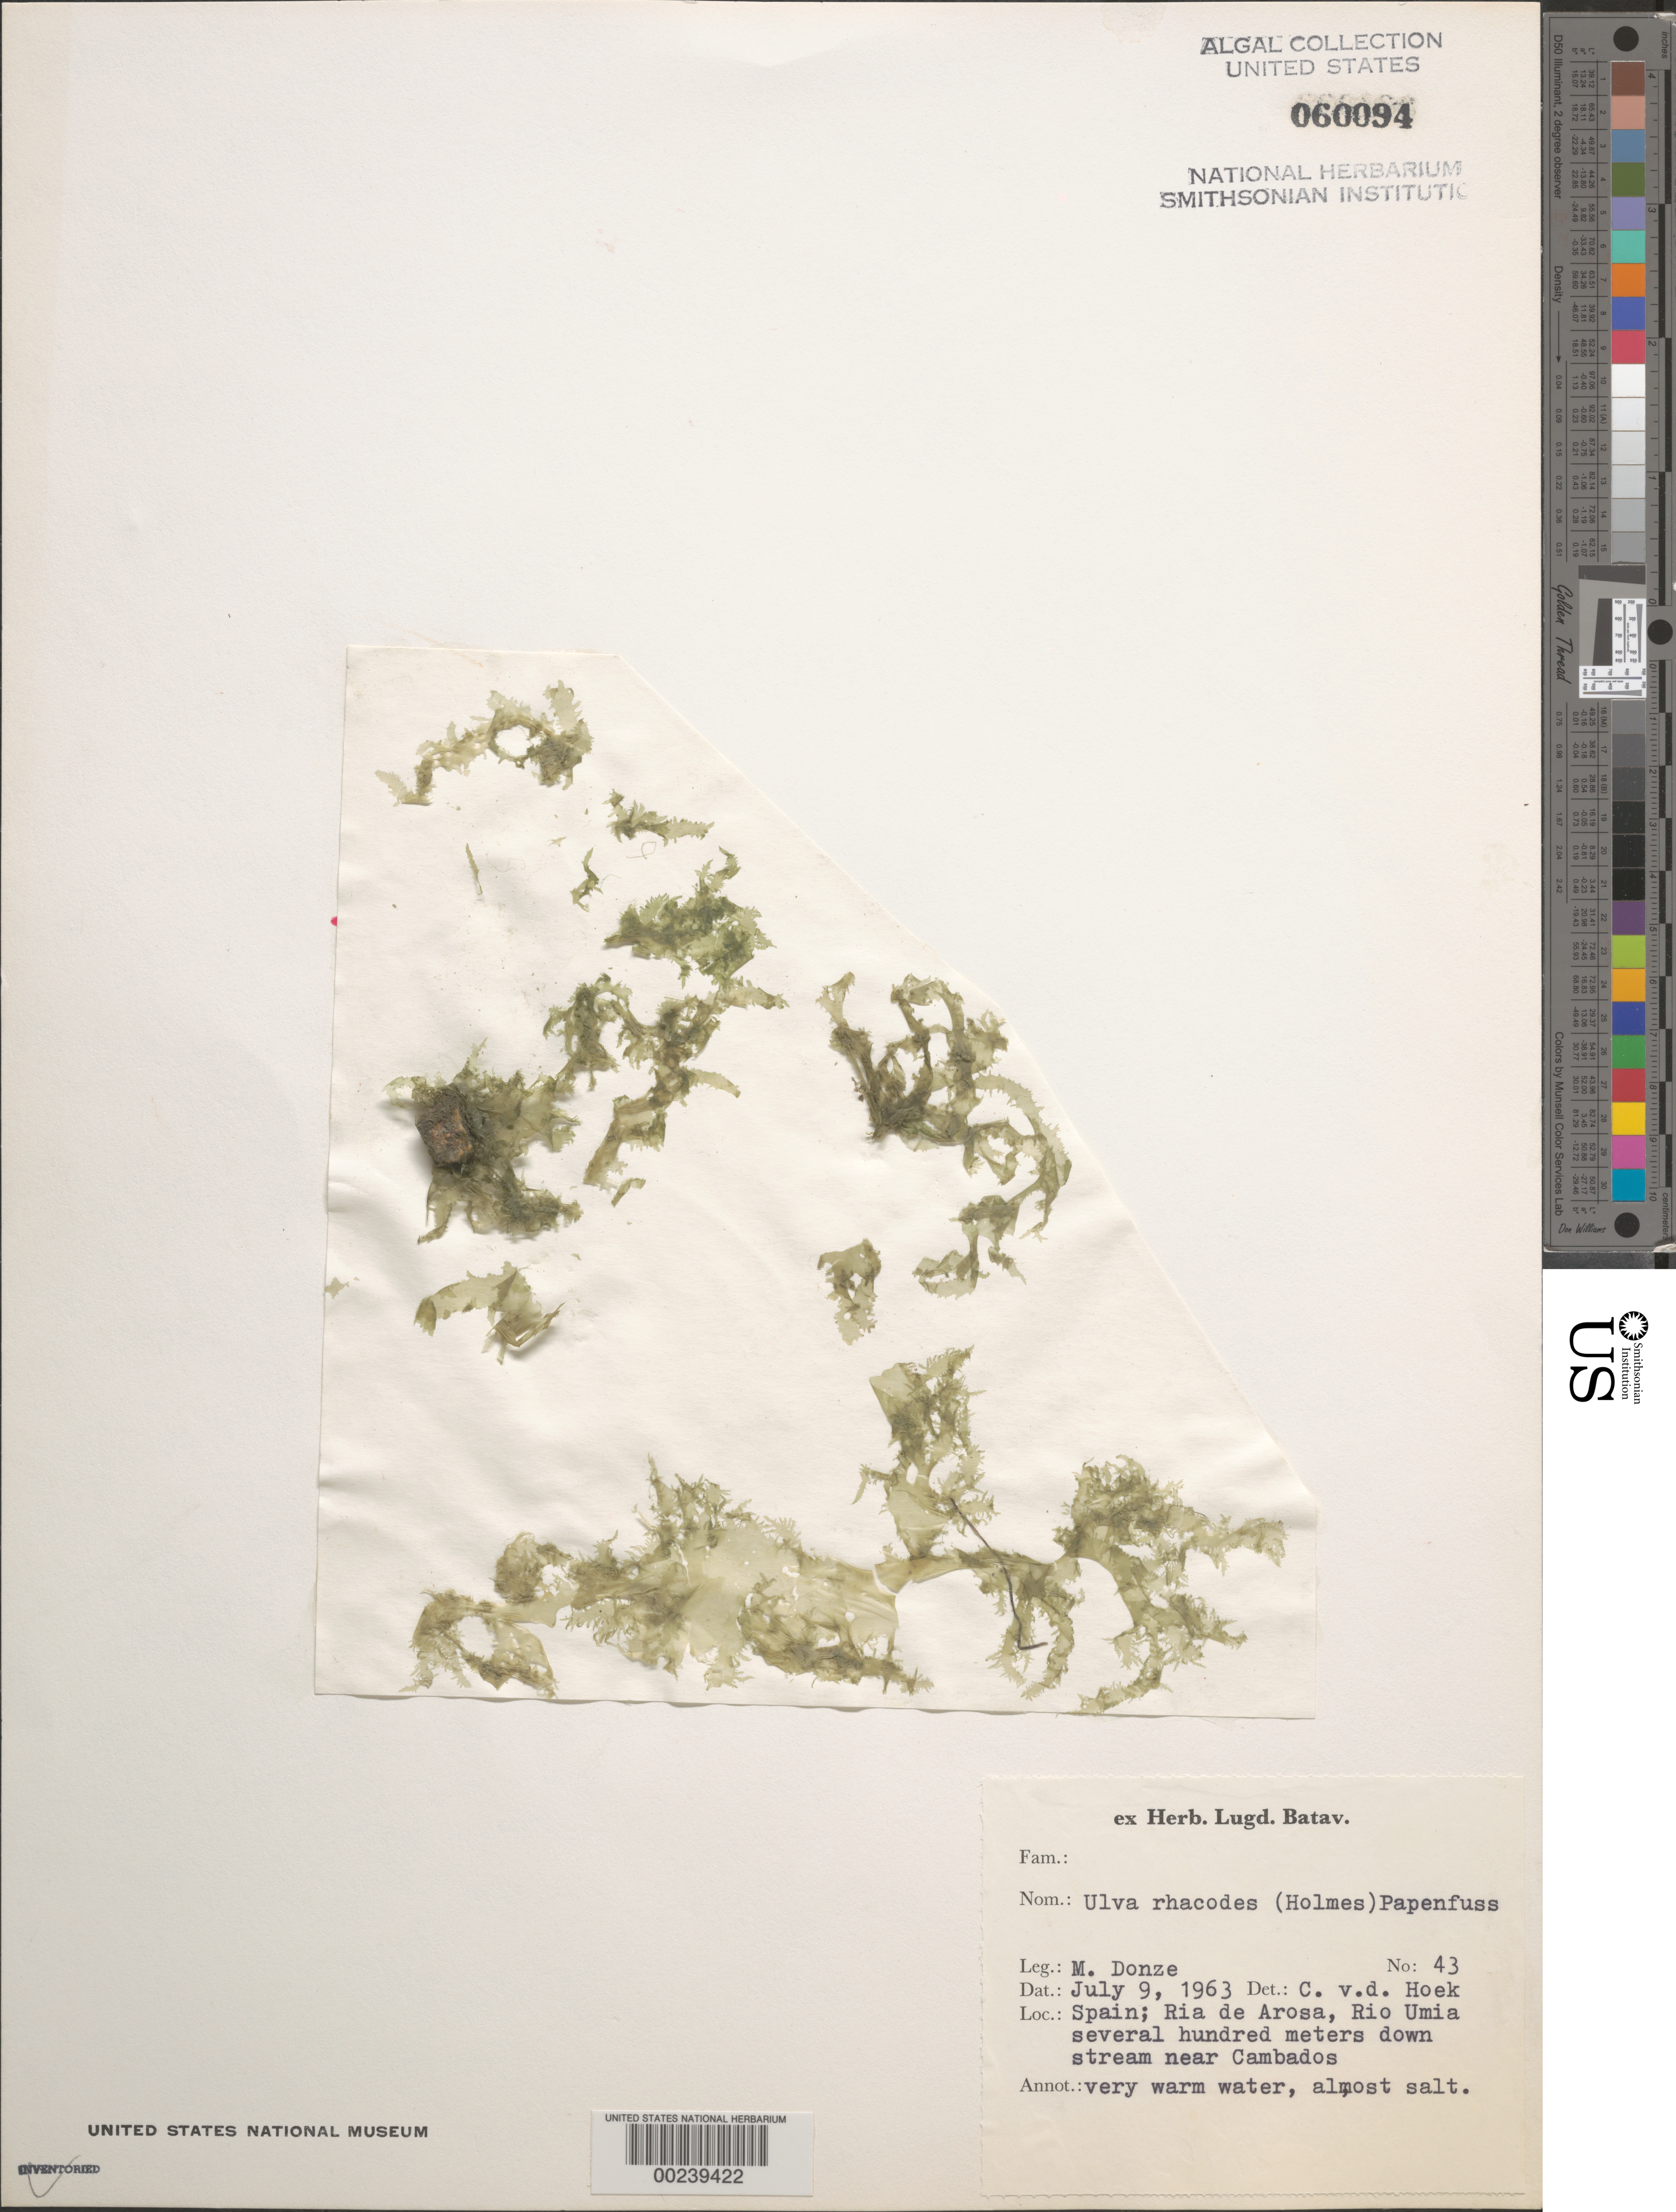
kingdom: Plantae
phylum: Chlorophyta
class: Ulvophyceae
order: Ulvales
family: Ulvaceae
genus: Ulva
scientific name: Ulva rhacodes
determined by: Hoek, C. van den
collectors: M. Donze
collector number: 43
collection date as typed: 09 Jul 1963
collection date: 1963-07-09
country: Spain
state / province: Galicia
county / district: Pontevedra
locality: Ria de arosa, rio umia, near cambodos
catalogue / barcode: US 60094